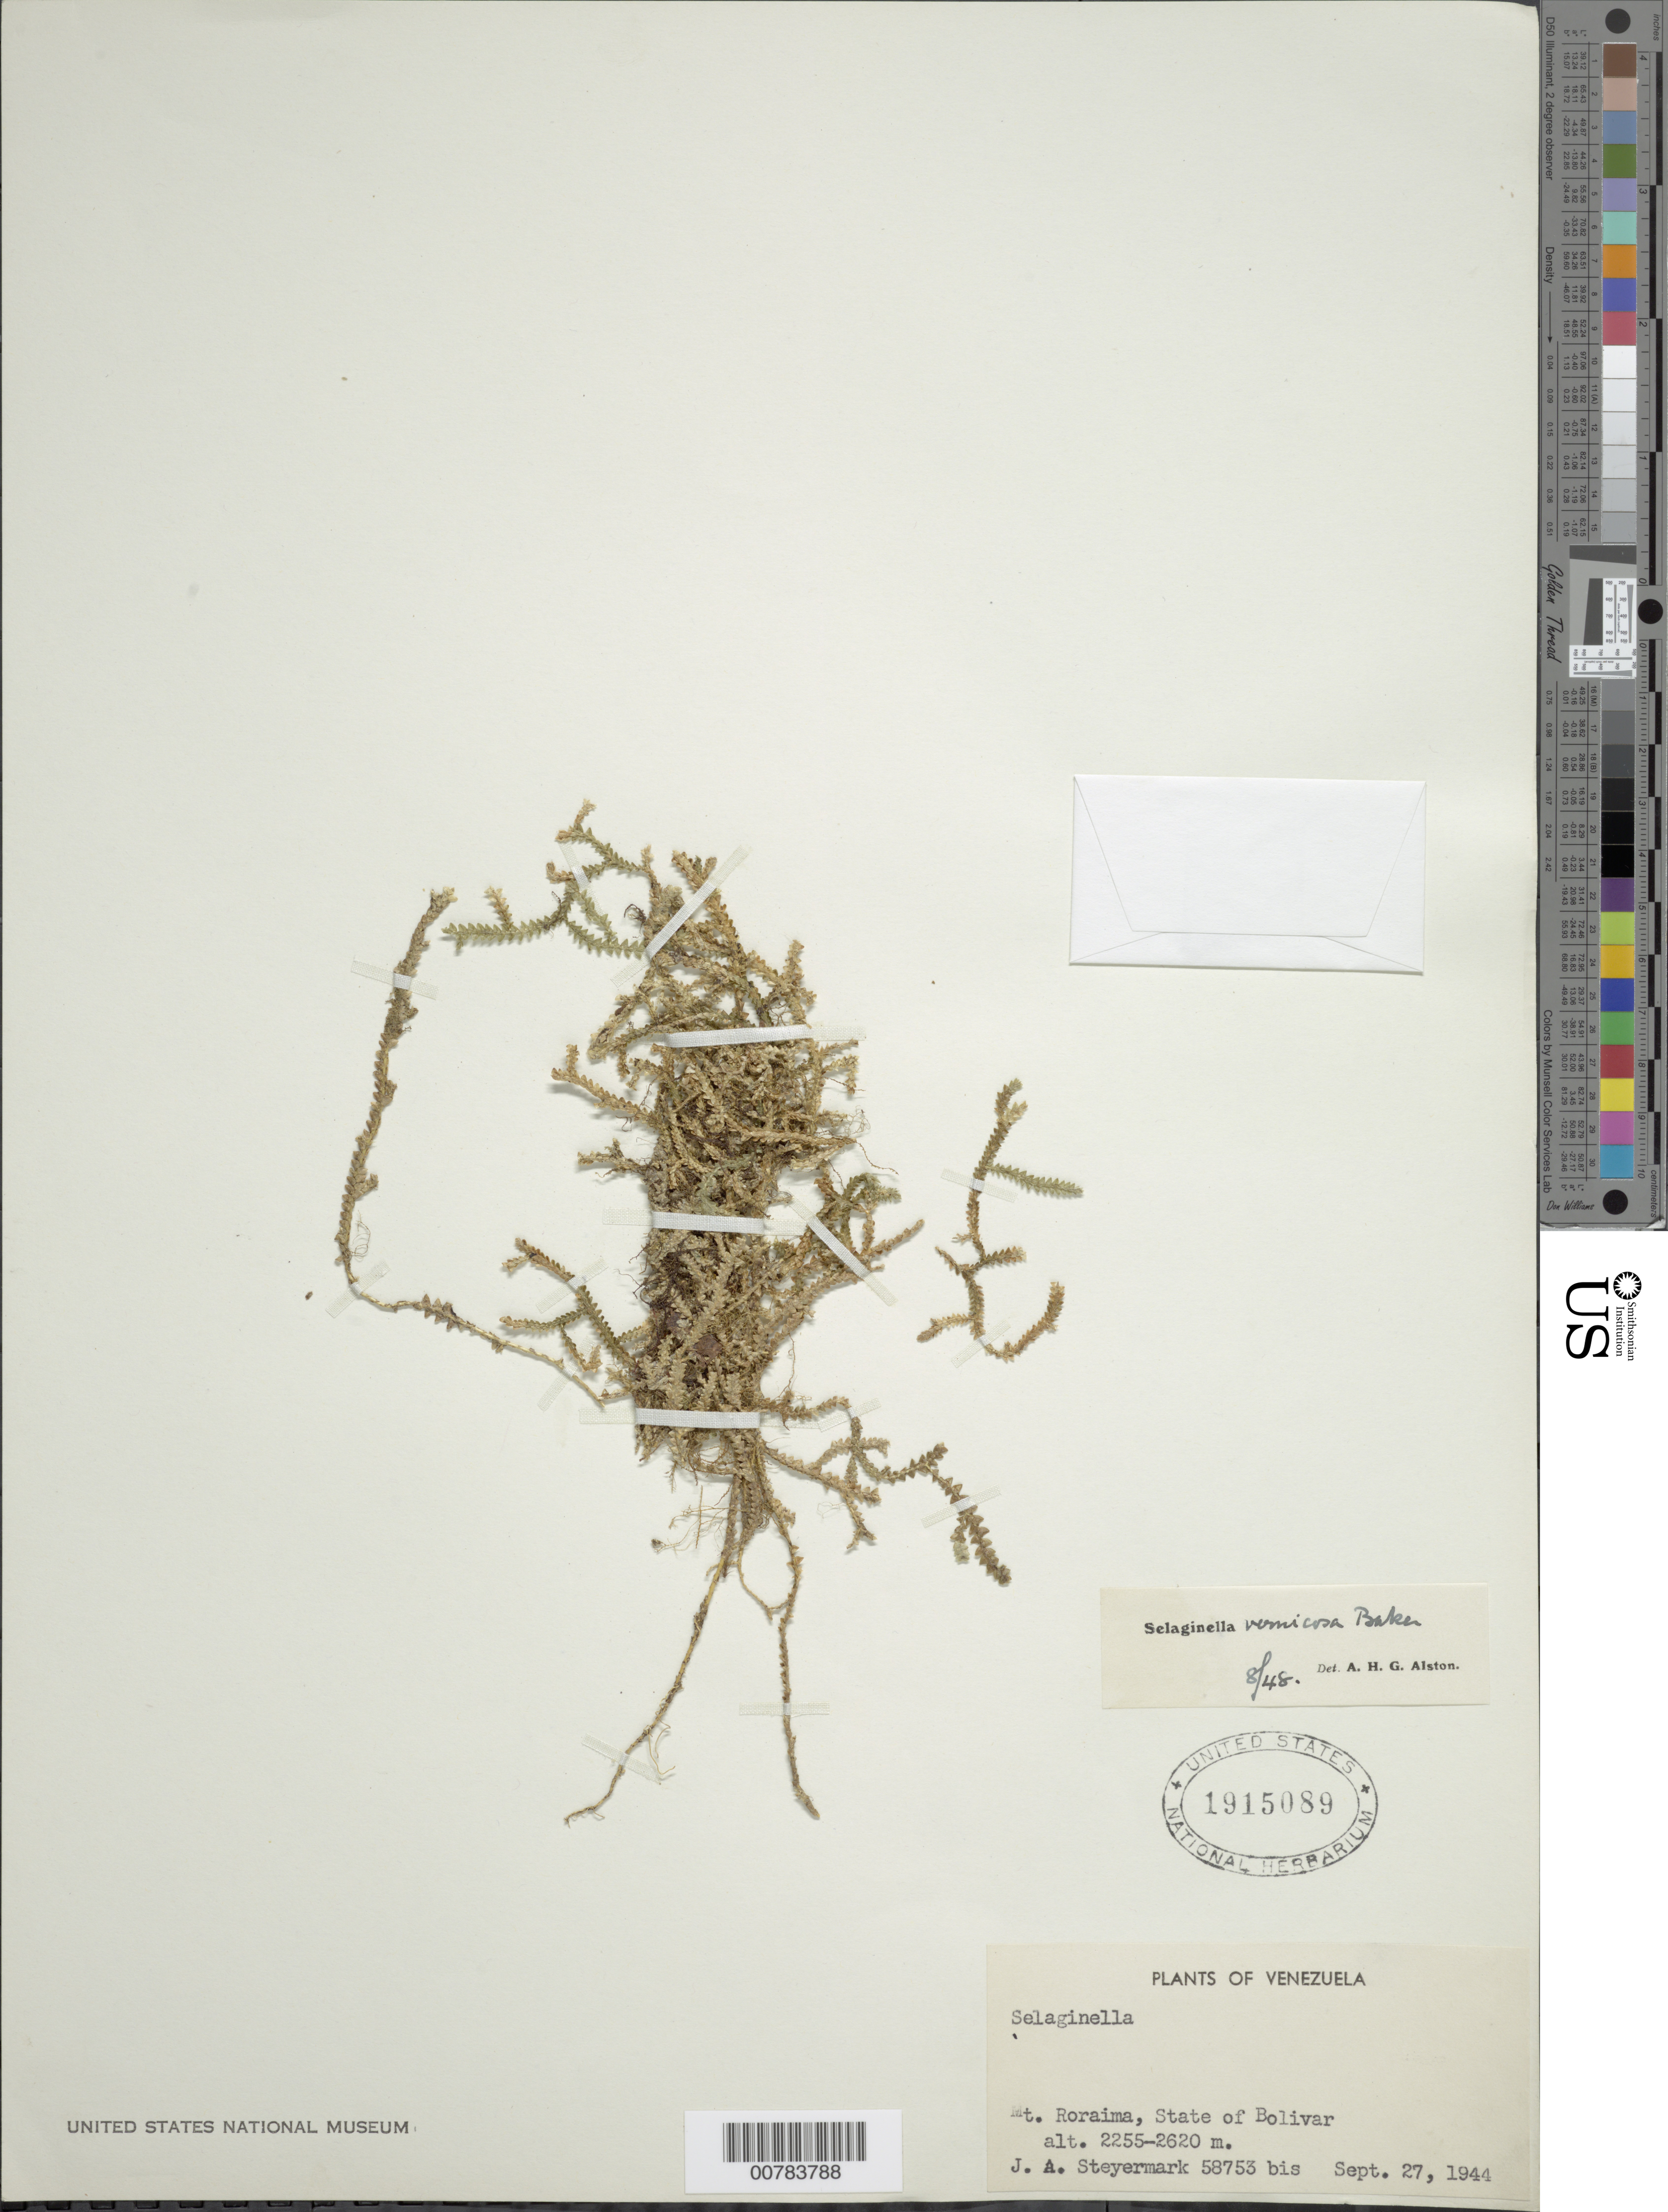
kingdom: Plantae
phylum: Tracheophyta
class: Lycopodiopsida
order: Selaginellales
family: Selaginellaceae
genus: Selaginella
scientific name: Selaginella vernicosa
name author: Baker in Thurn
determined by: Alston, A. H. G.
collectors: J. Steyermark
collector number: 58753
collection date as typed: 27-Sep-44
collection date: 1944-09-27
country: Venezuela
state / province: Bolívar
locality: Mt. Roraima, SW-facing side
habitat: Ascent of ledge, from beginning of sandstone bluffs to summit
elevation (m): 2255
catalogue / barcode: US 1915089